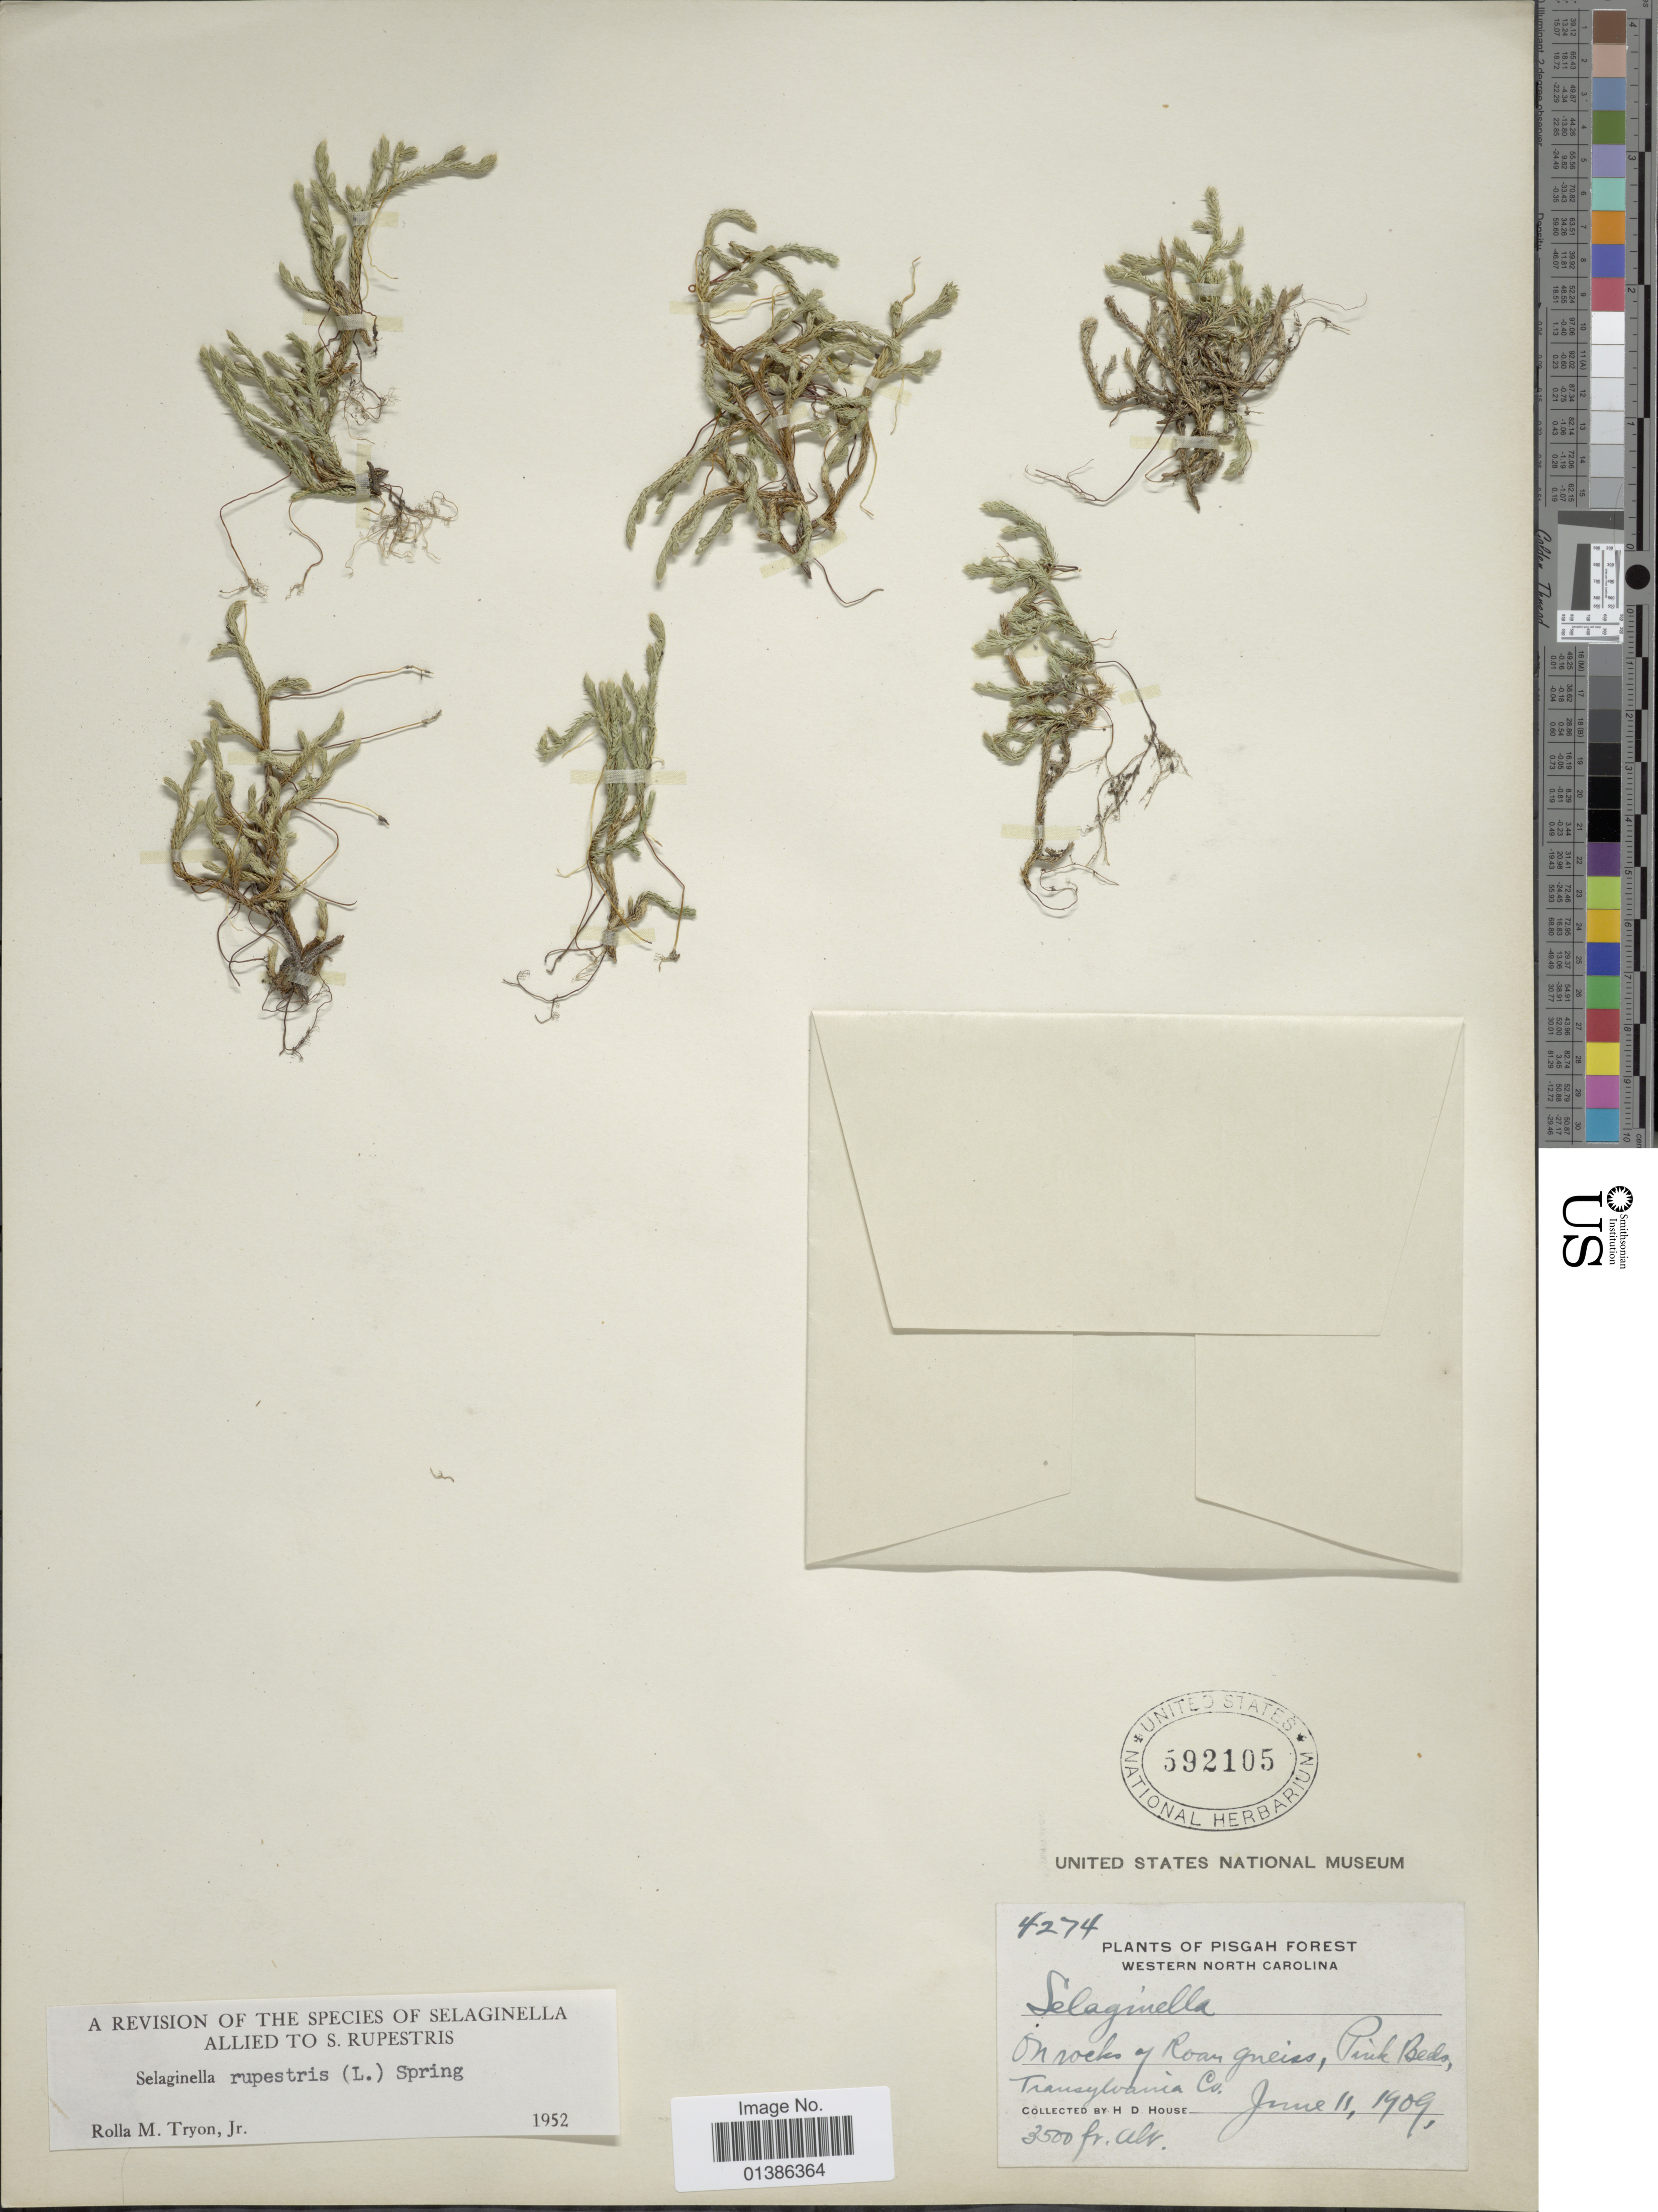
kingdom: Plantae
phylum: Tracheophyta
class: Lycopodiopsida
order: Selaginellales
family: Selaginellaceae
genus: Selaginella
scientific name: Selaginella rupestris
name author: (L.) Spring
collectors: H. D. House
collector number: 4274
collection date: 1909-06-11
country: United States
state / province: North Carolina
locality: Pisgah Forest, Western North Carolina, on rocks of Roan gneiss, Pink Beds, Transylvania Co.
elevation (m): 1067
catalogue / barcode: US 592105